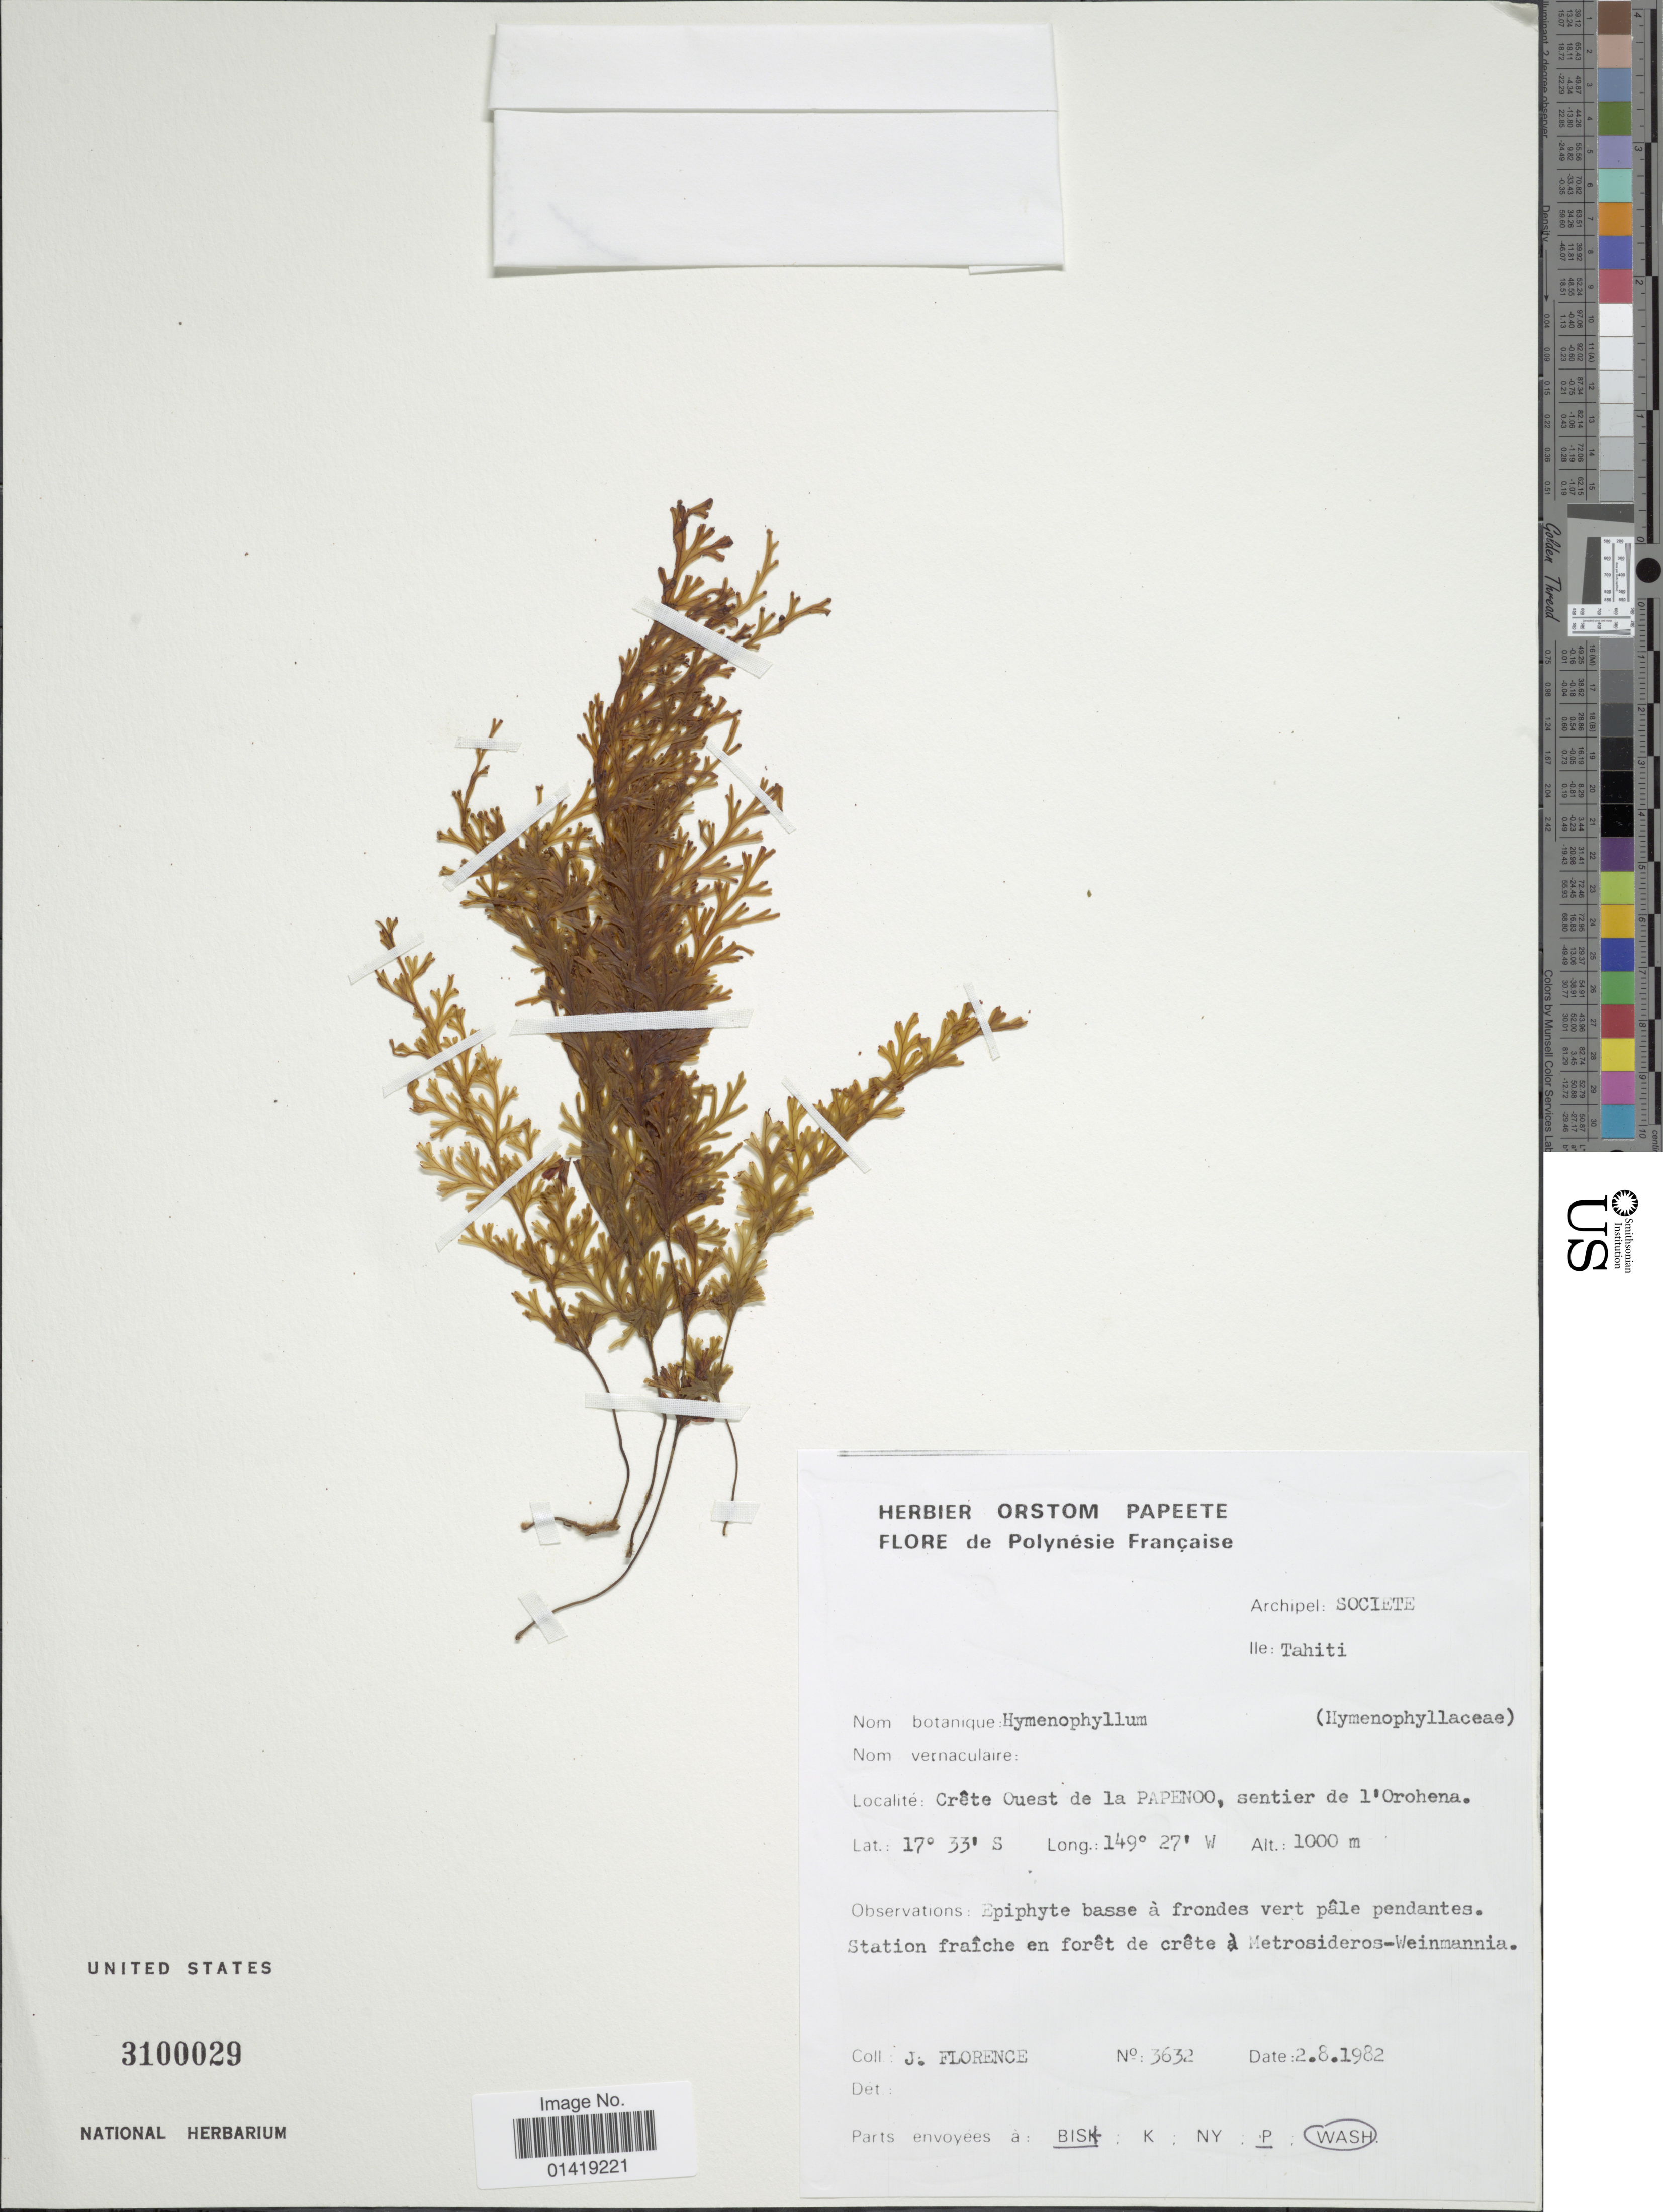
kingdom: Plantae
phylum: Tracheophyta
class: Polypodiopsida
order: Hymenophyllales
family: Hymenophyllaceae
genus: Hymenophyllum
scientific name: Hymenophyllum flabellatum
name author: Labill.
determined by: Florence, J.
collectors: J. Florence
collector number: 3632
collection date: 1982-08-02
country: French Polynesia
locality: Archipel: Societe ile Tahiti Crete Quest de la Papenoo, sentier de l'Orohena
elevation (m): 1000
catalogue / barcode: US 3100029